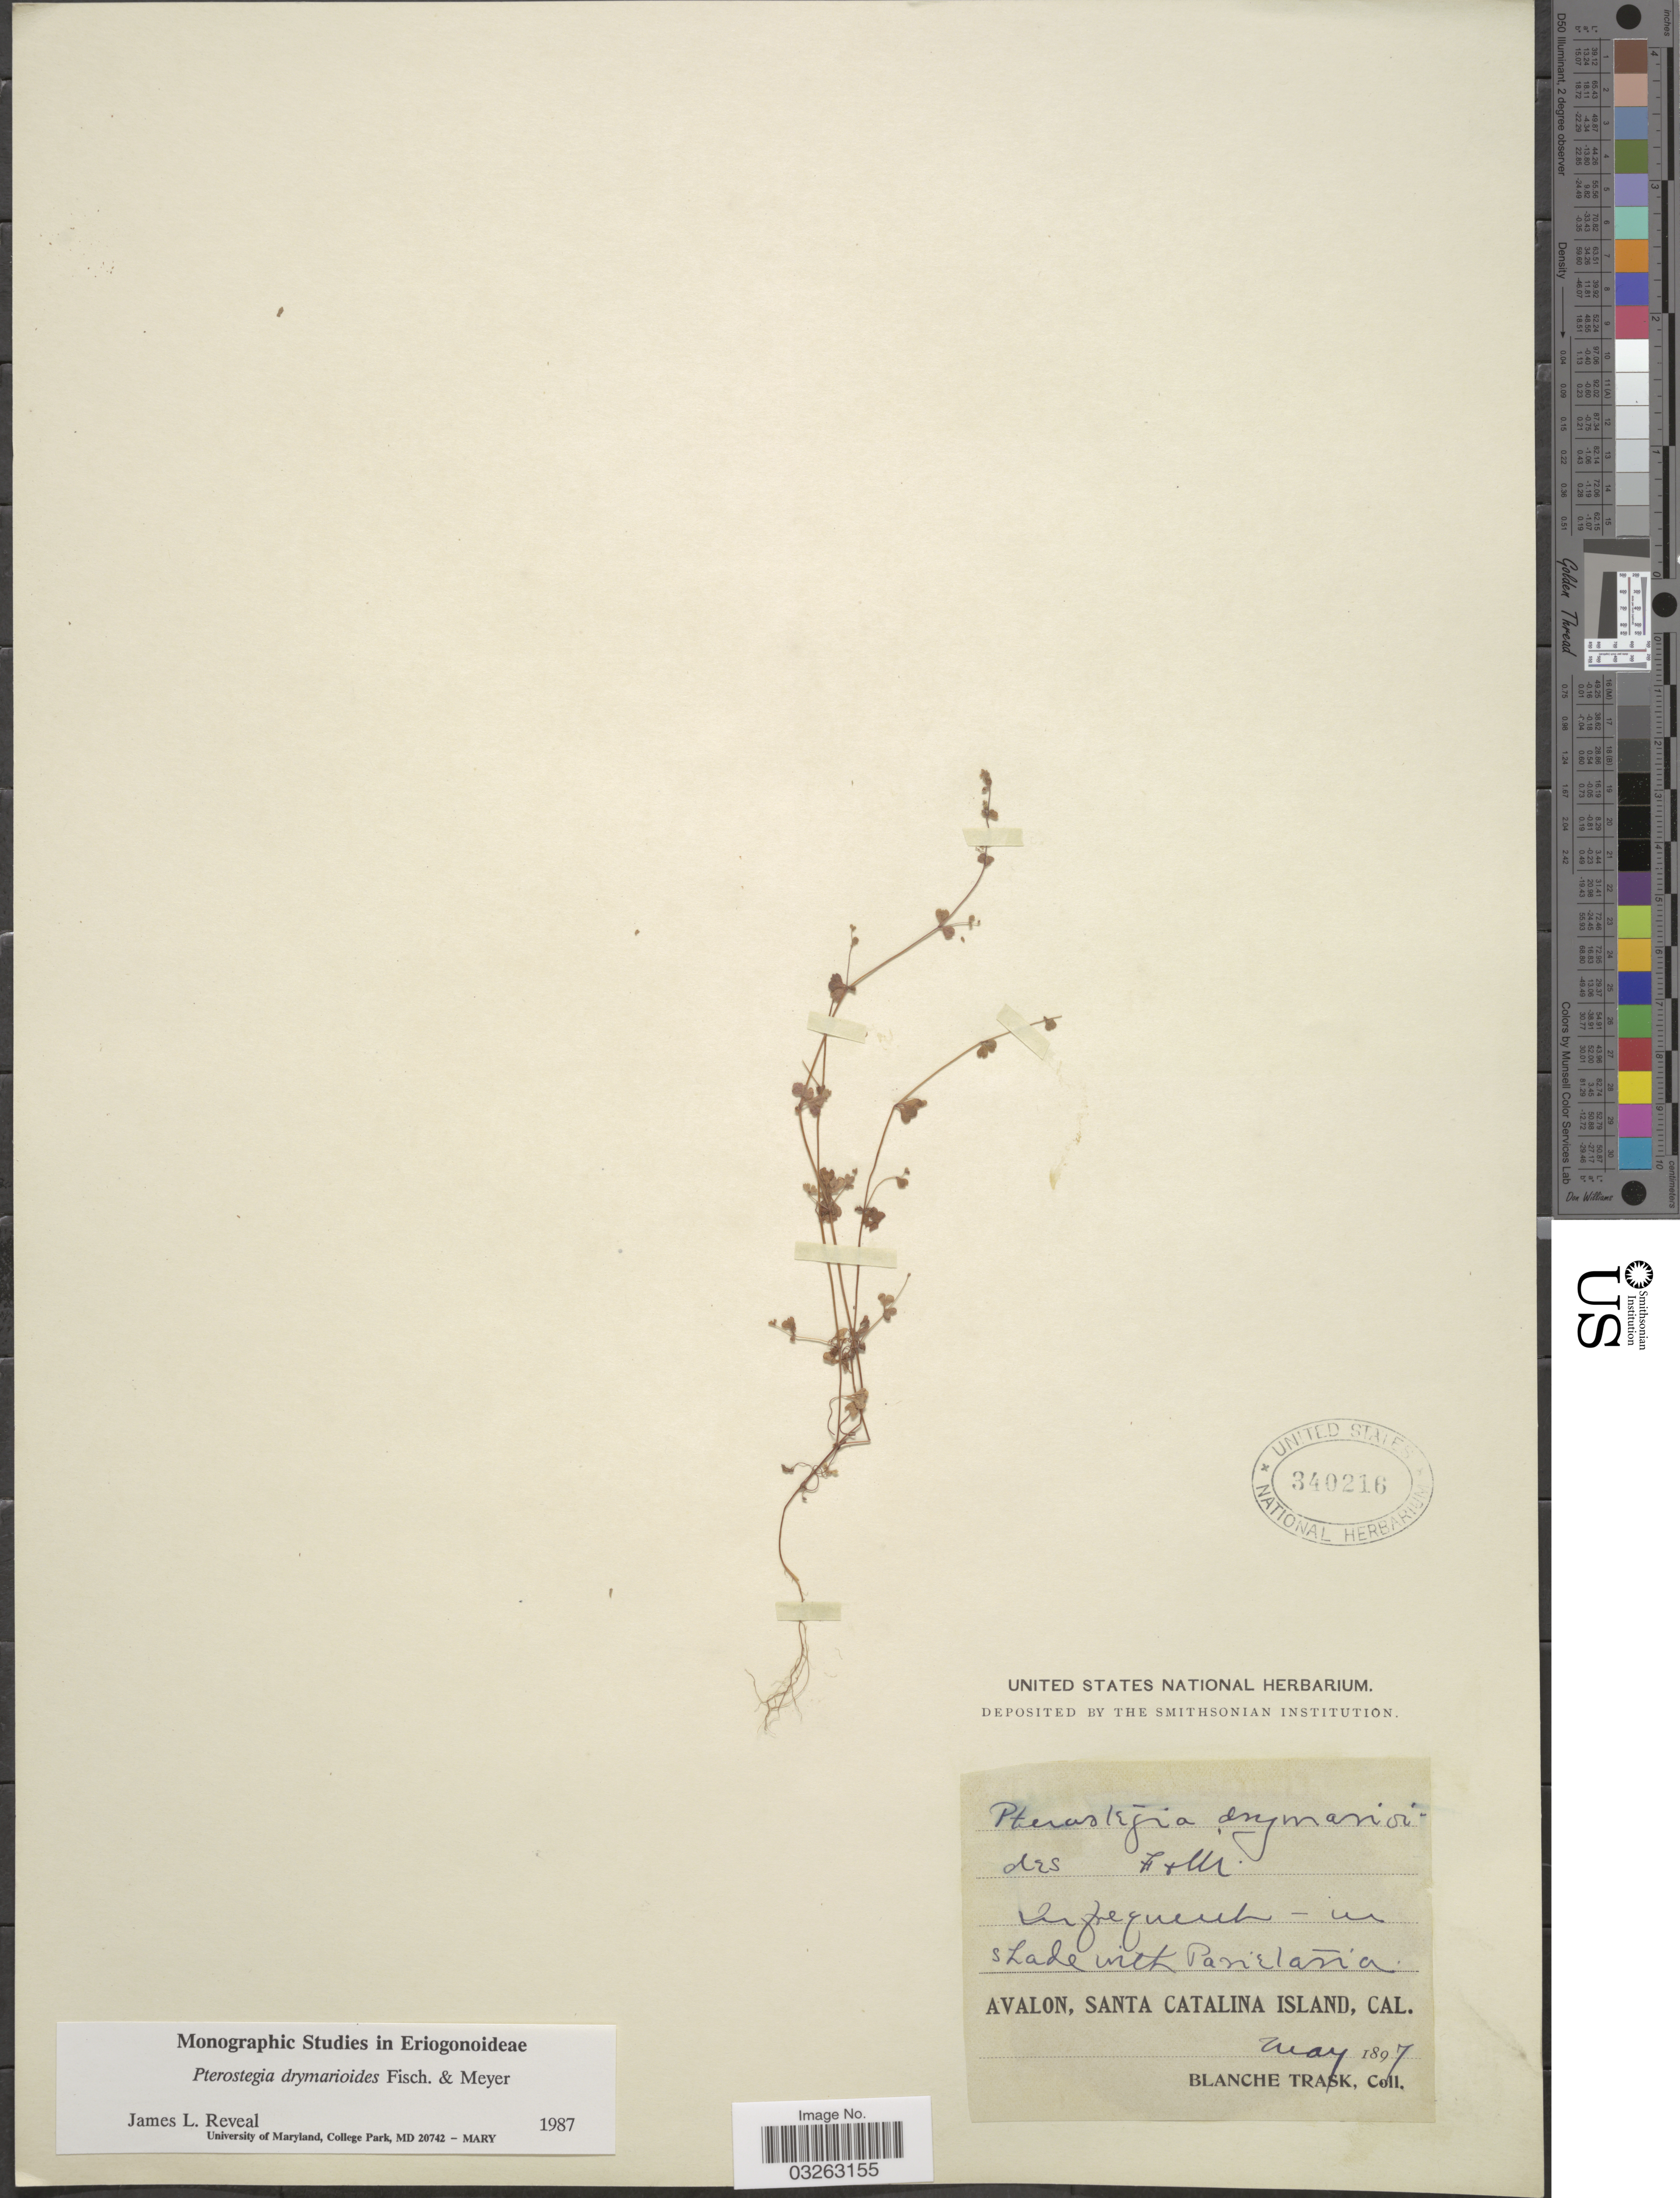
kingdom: Plantae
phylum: Tracheophyta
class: Magnoliopsida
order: Caryophyllales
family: Polygonaceae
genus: Pterostegia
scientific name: Pterostegia drymarioides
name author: Fisch. & C.A. Mey.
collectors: B. Trask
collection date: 1897-05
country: United States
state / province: California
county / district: Los Angeles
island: Santa Catalina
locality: Avalon, Santa Catalina Island.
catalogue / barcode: US 340216